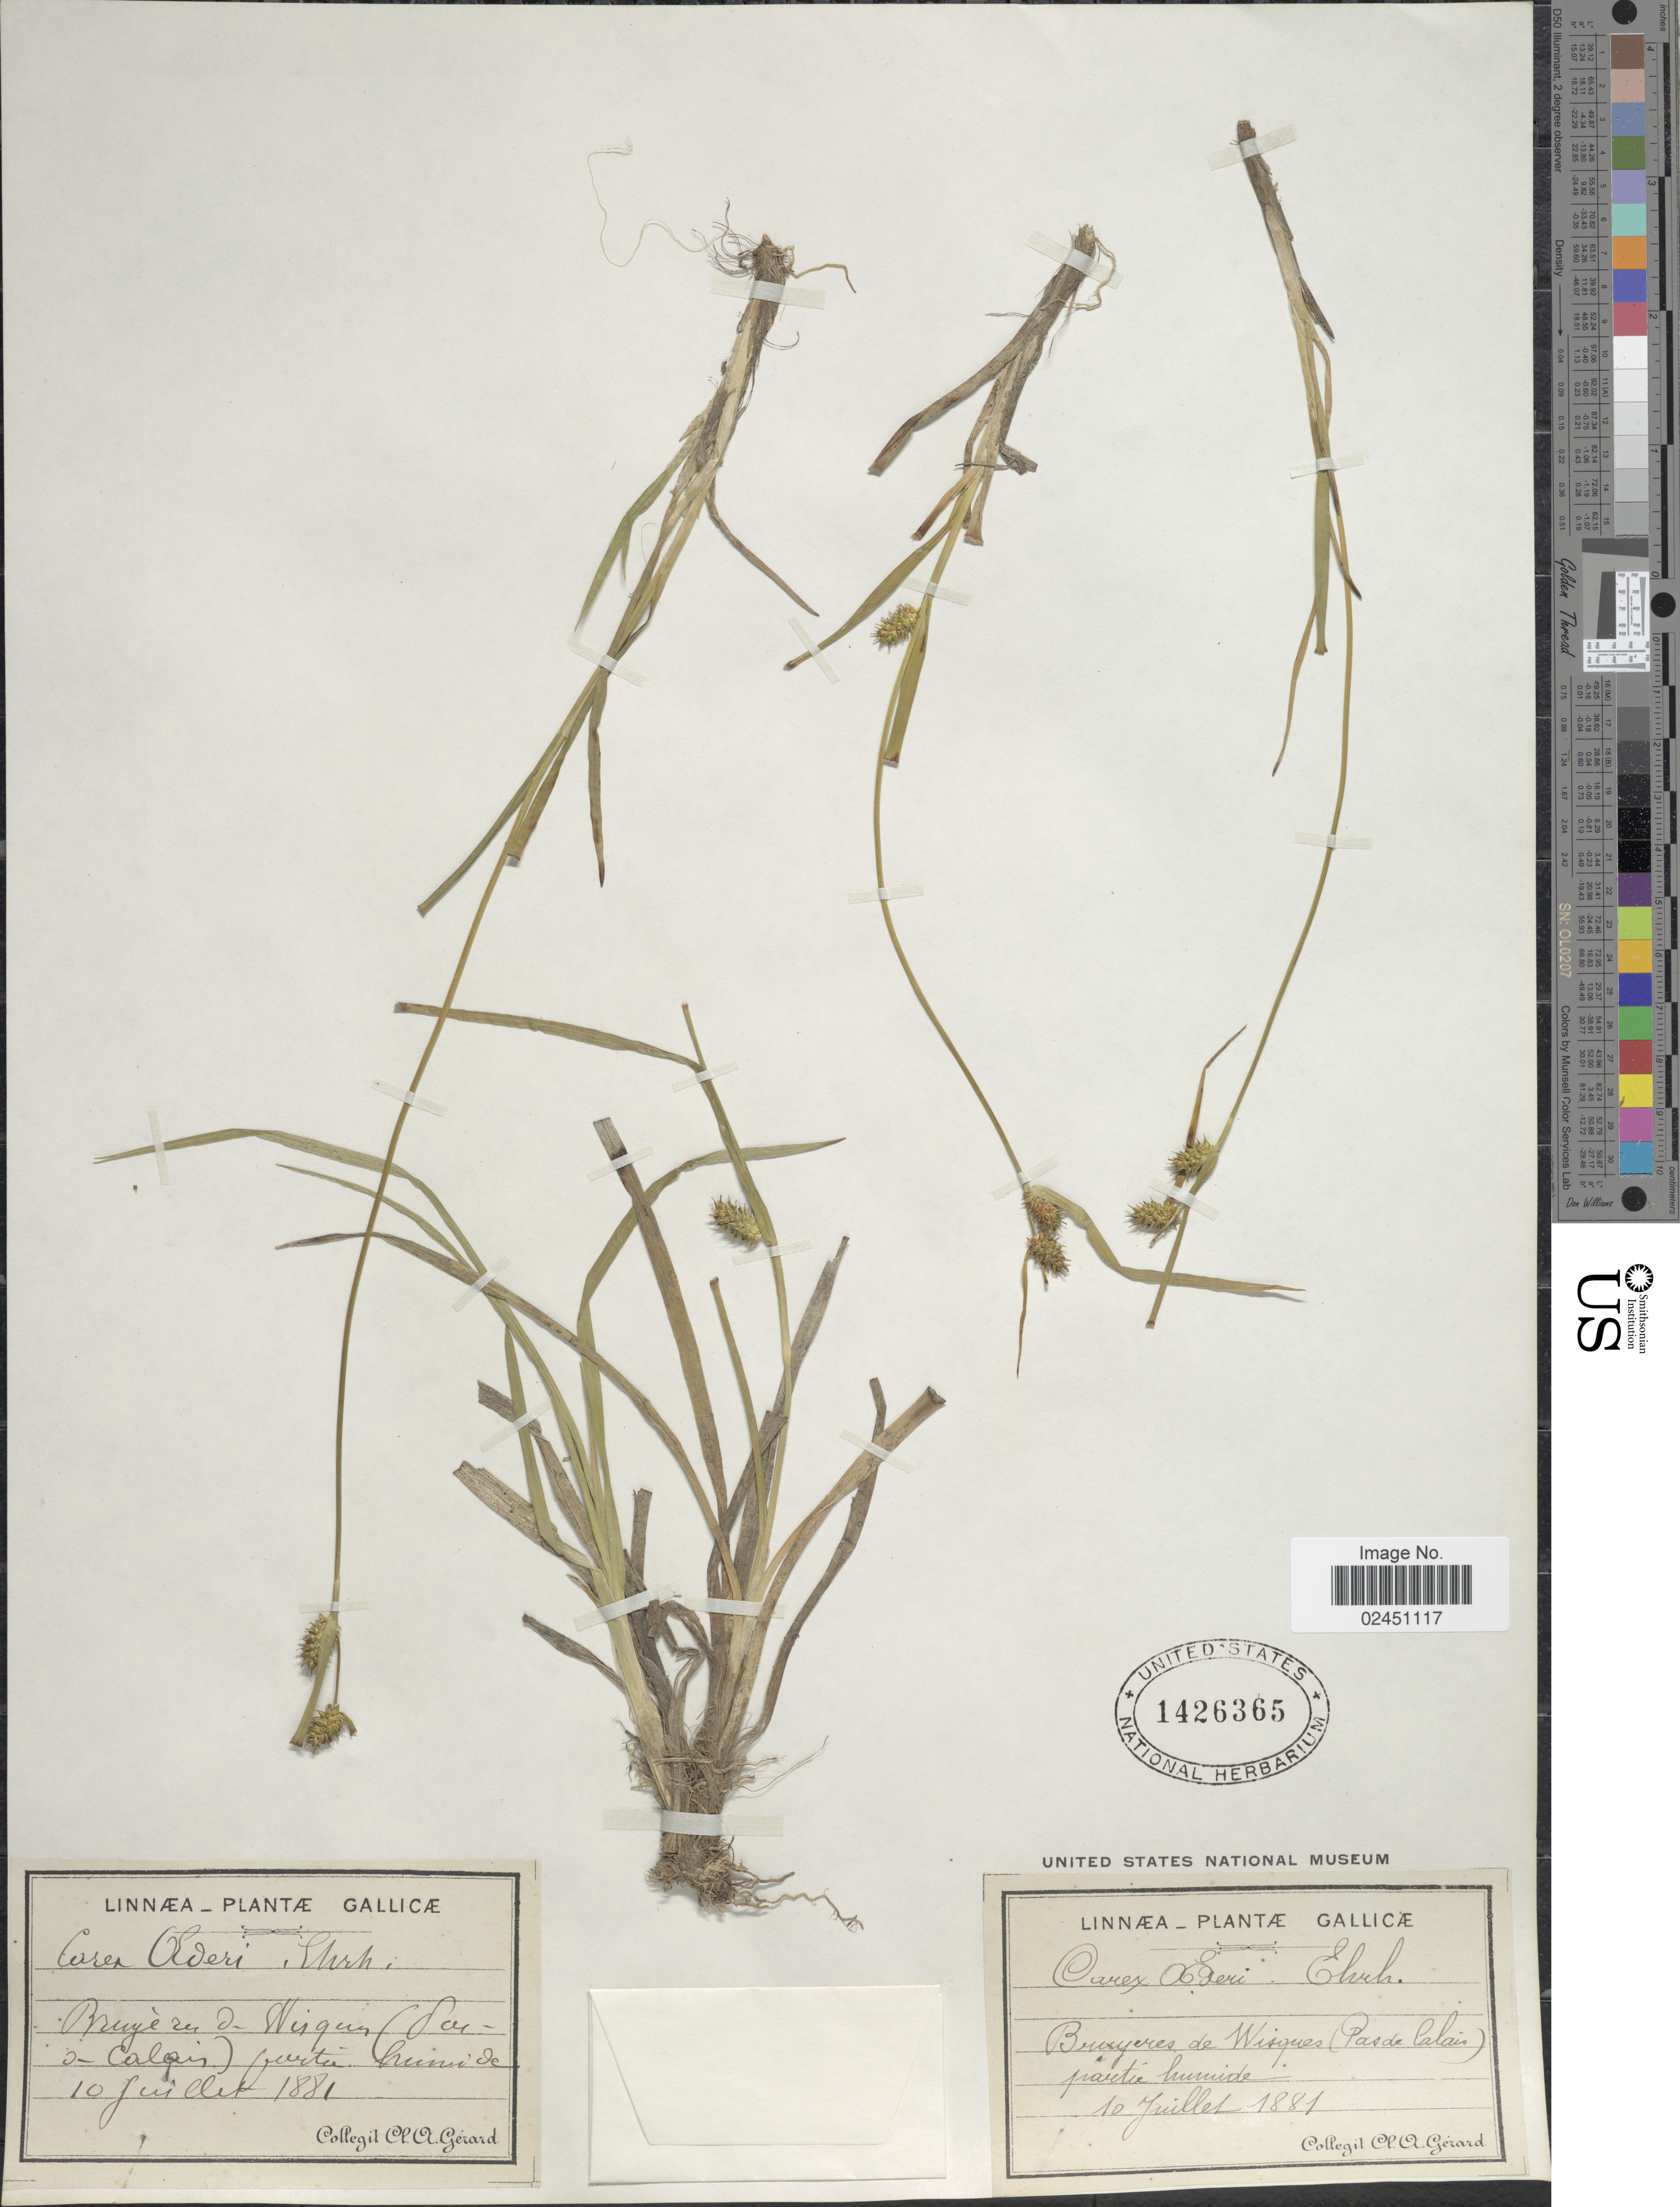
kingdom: Plantae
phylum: Tracheophyta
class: Liliopsida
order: Poales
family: Cyperaceae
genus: Carex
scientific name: Carex oederi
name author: Retz.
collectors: C. Gerard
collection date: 1881-07-10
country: France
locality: Bruyeres de Wisgen 9Sor de Calgais) frutice humide [interpreted]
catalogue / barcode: US 1426365